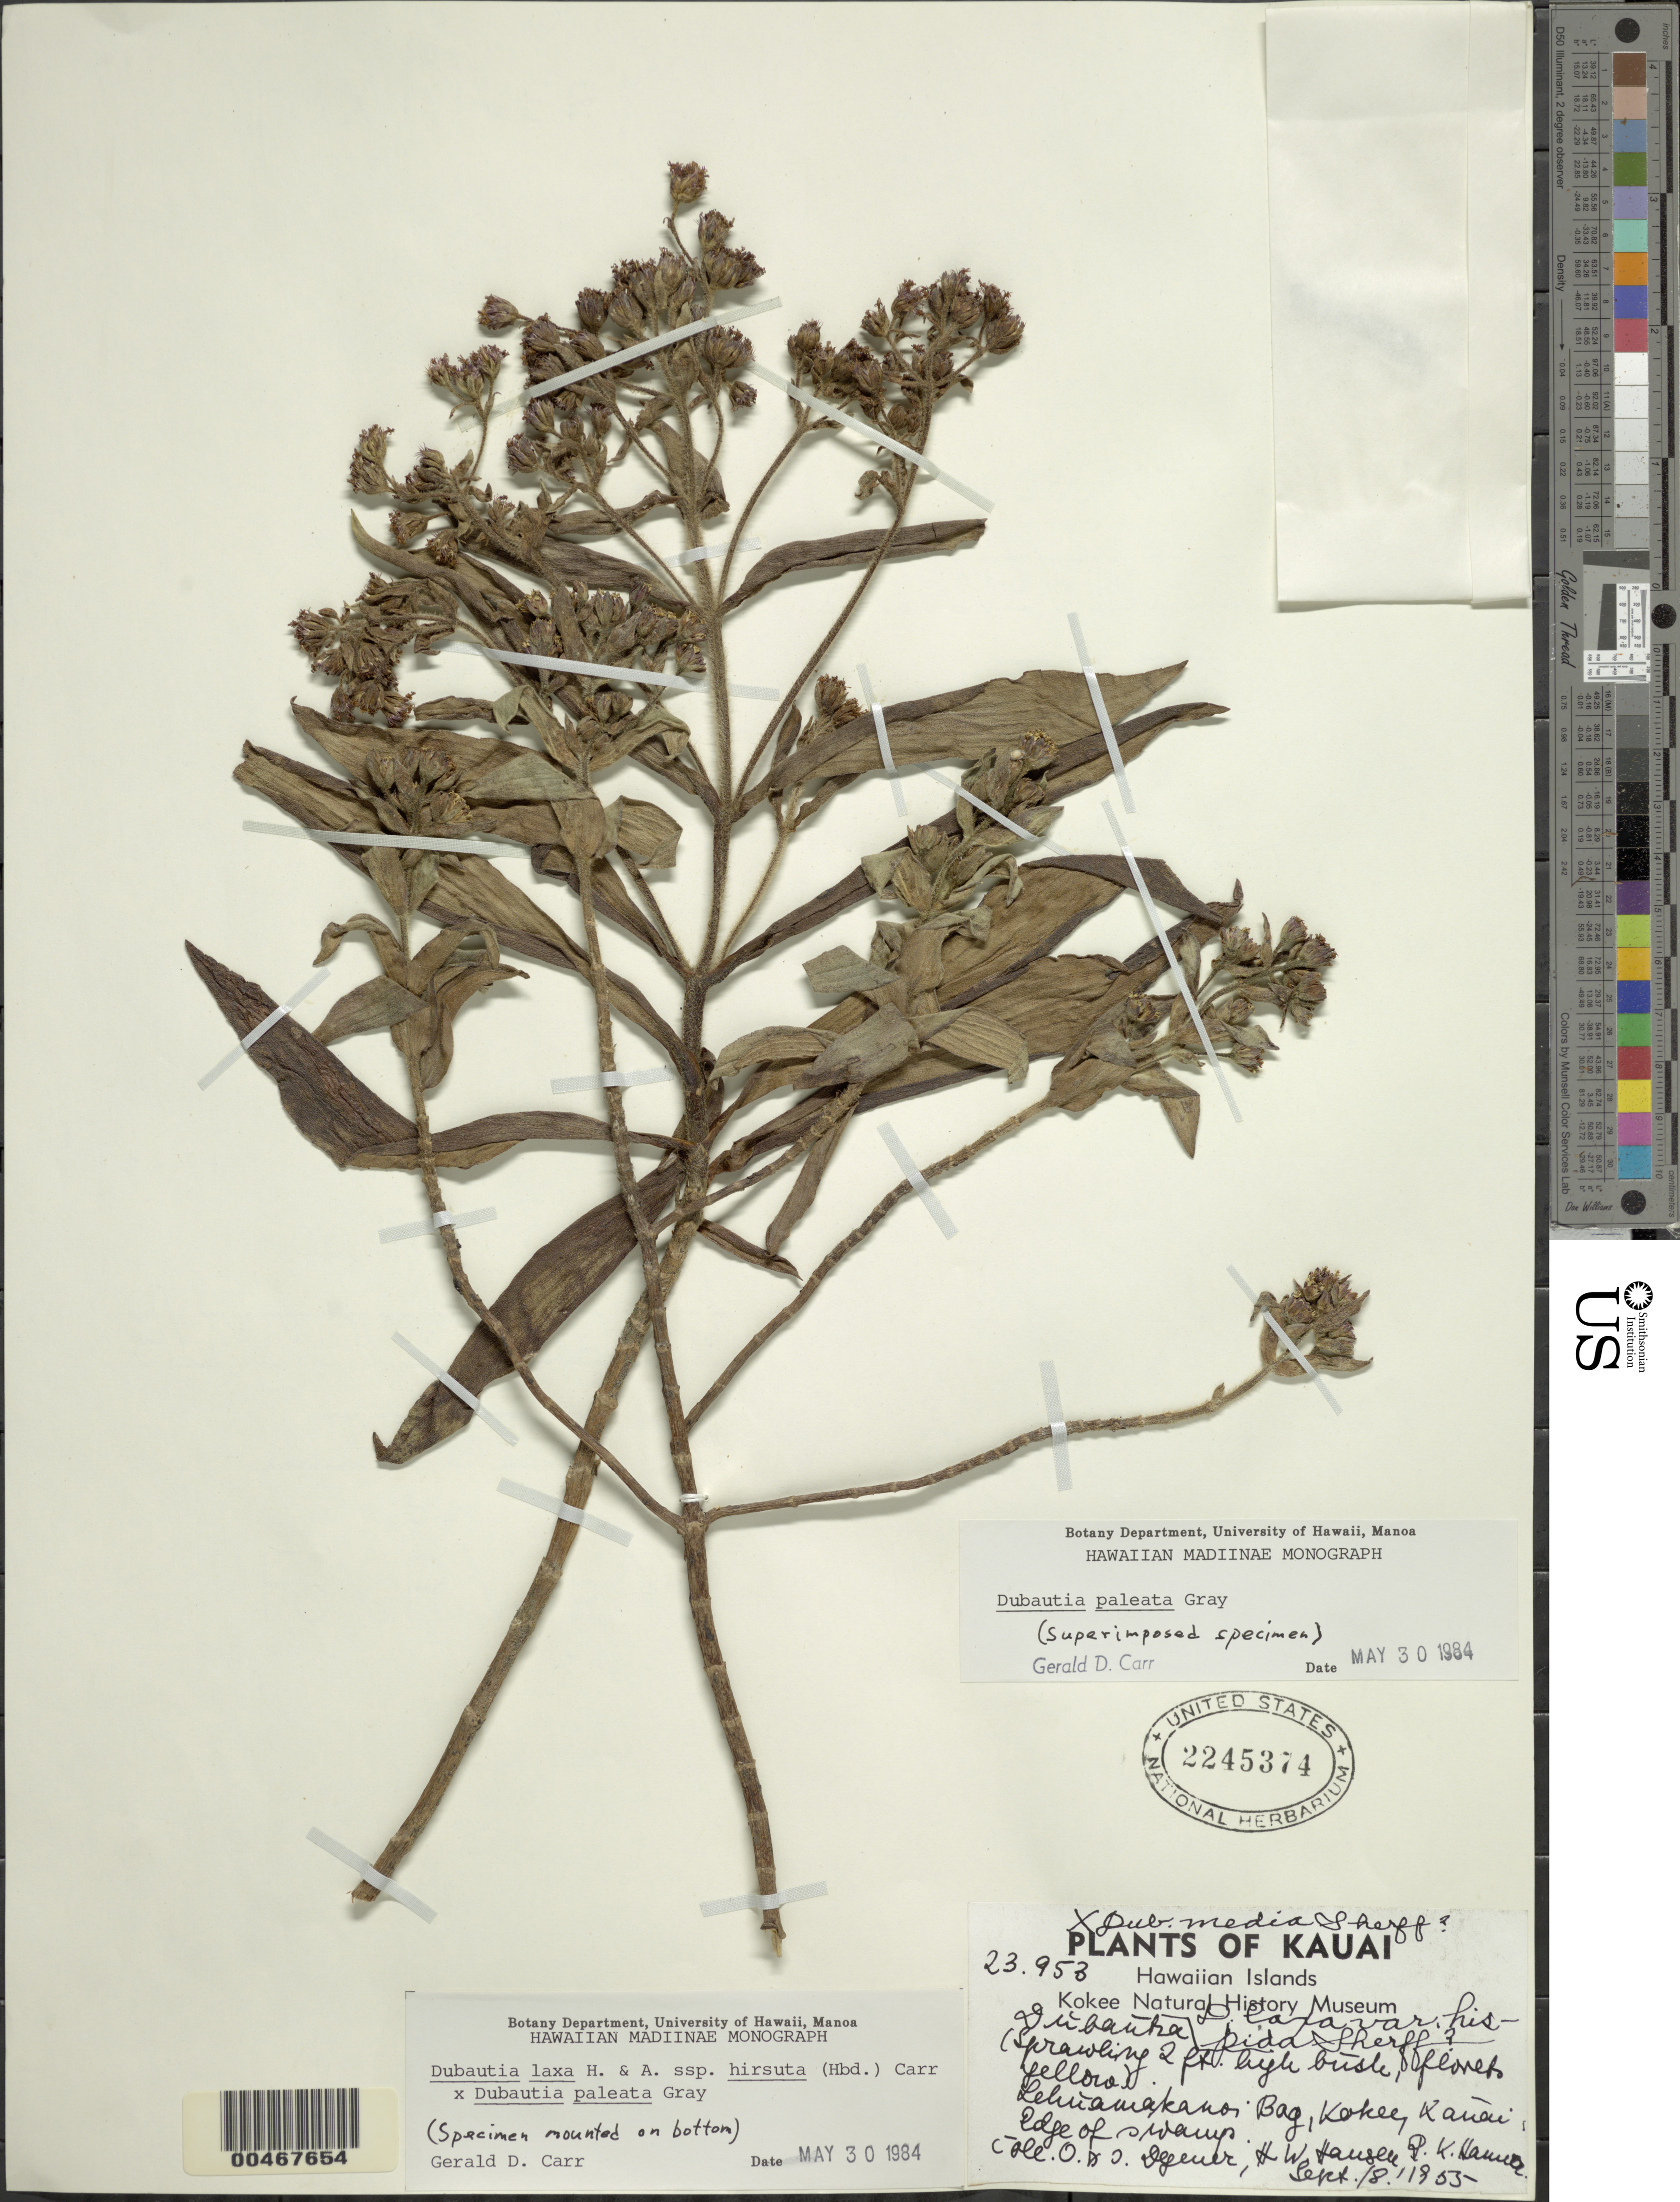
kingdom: Plantae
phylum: Tracheophyta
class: Magnoliopsida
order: Asterales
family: Asteraceae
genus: Dubautia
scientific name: Dubautia paleata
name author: A. Gray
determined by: Carr, G. D.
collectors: O. Degener, I. Degener & H. Hansen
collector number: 23953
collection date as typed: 18 Sep 1955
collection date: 1955-09-18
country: United States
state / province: Hawaii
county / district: Kauai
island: Kaua'i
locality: Lehuauiakanoi Bog, Kokee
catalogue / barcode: US 3781285-2